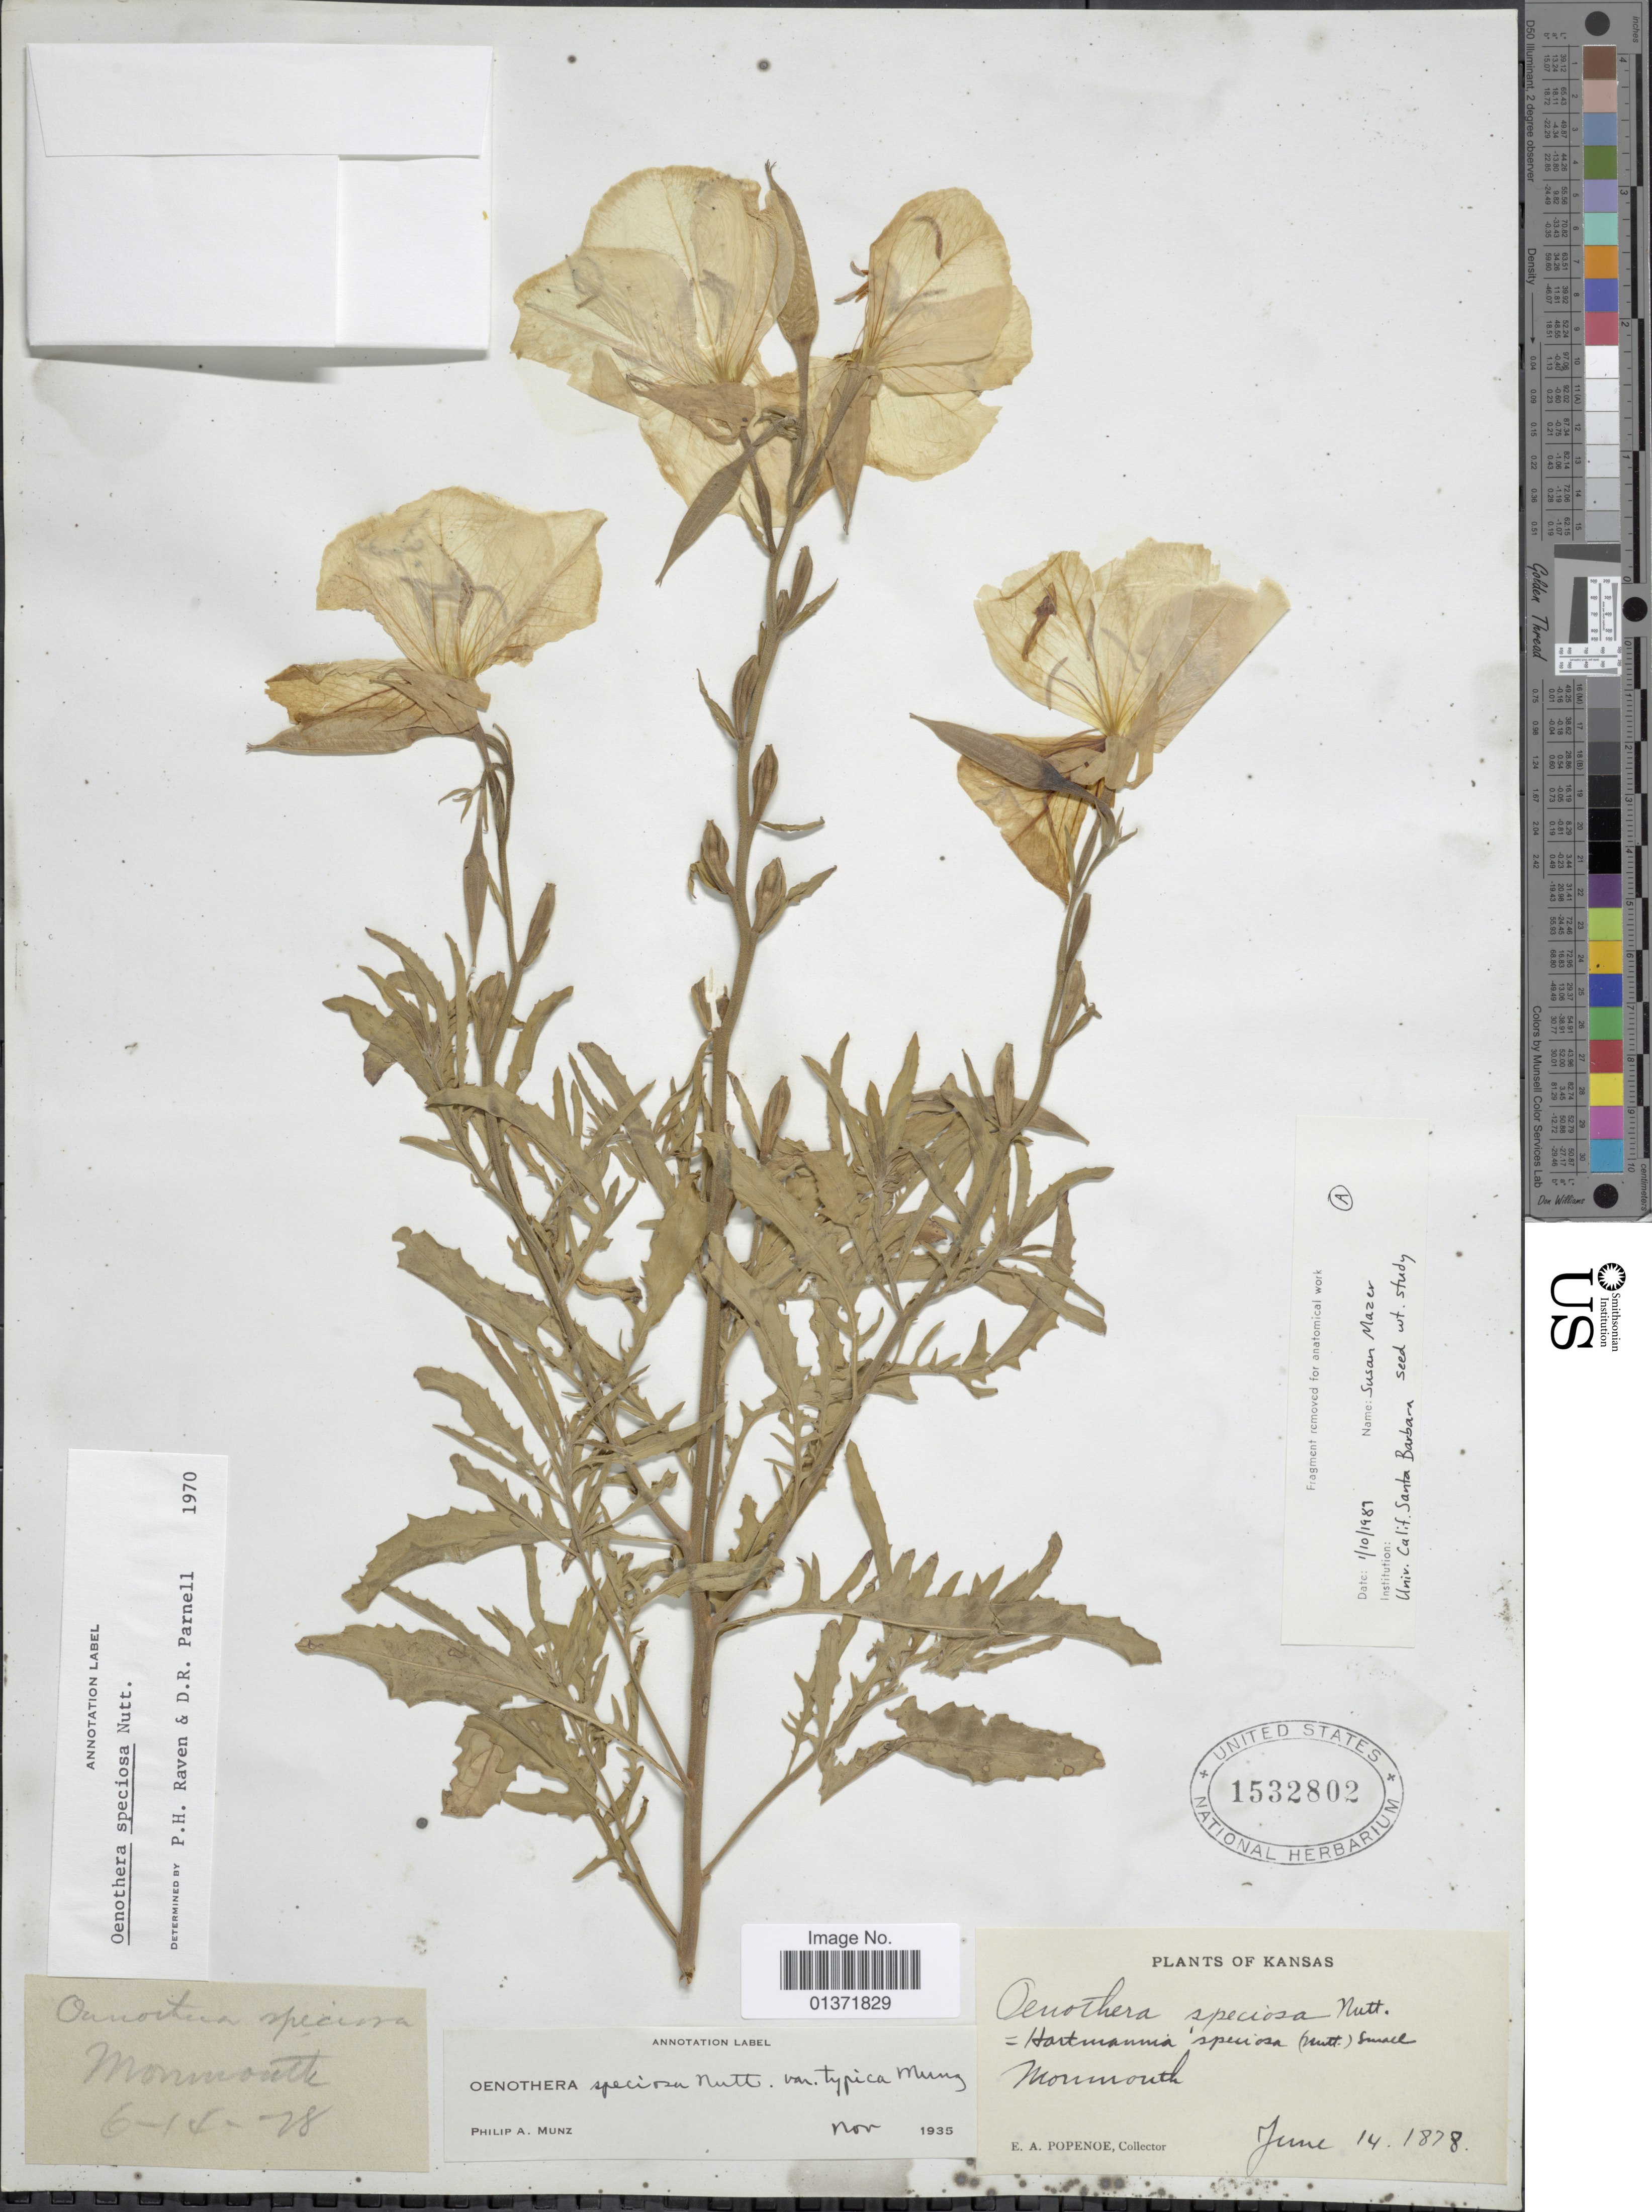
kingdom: Plantae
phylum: Tracheophyta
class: Magnoliopsida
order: Myrtales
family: Onagraceae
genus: Oenothera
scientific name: Oenothera speciosa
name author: Nutt.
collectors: E. A. Popenoe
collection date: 1878-06-14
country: United States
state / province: Kansas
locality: Monmouth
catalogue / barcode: US 1532802